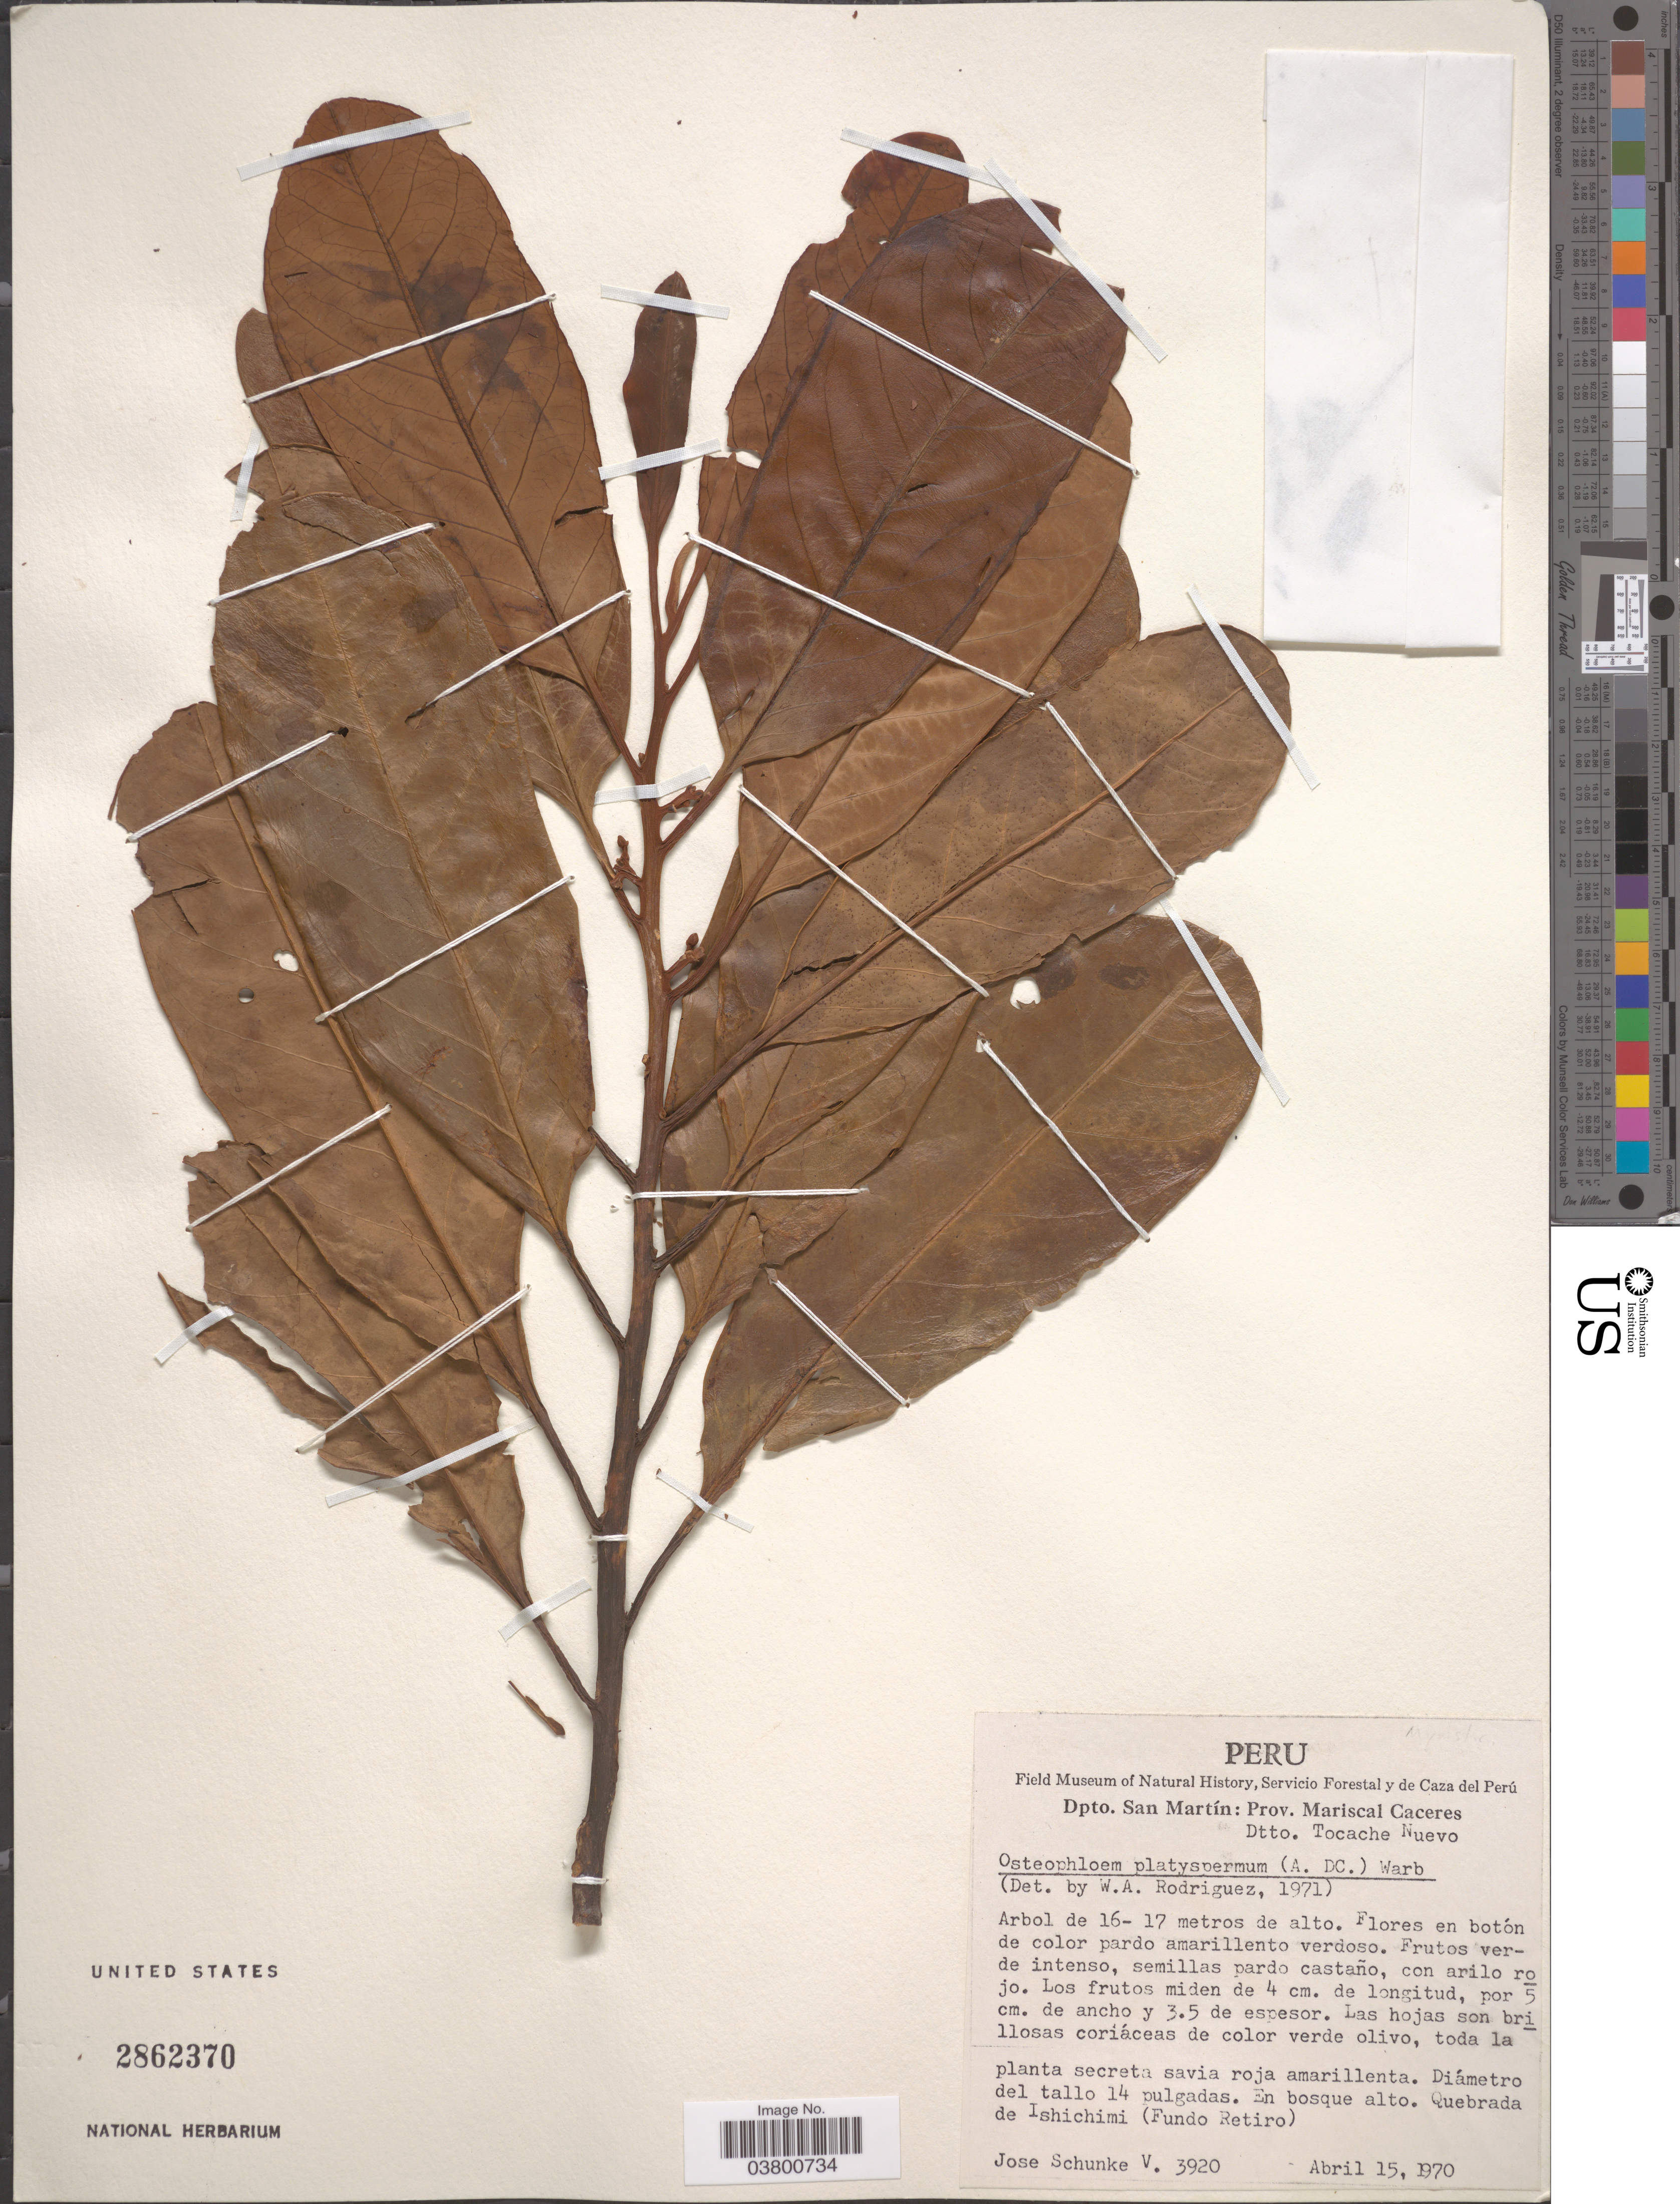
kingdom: Plantae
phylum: Tracheophyta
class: Magnoliopsida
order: Magnoliales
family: Myristicaceae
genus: Osteophloeum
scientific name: Osteophloeum platyspermum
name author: (A. DC.) Warb.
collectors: J. Schunke Vigo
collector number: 3920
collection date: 1970-04-15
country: Peru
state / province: San Martín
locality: Dpto. San Martín: Prov. Mariscal Caceres. Dtto. Tocache Nuevo. Quebrada de Ishichimi (Fundo Retiro).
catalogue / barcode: US 2862370